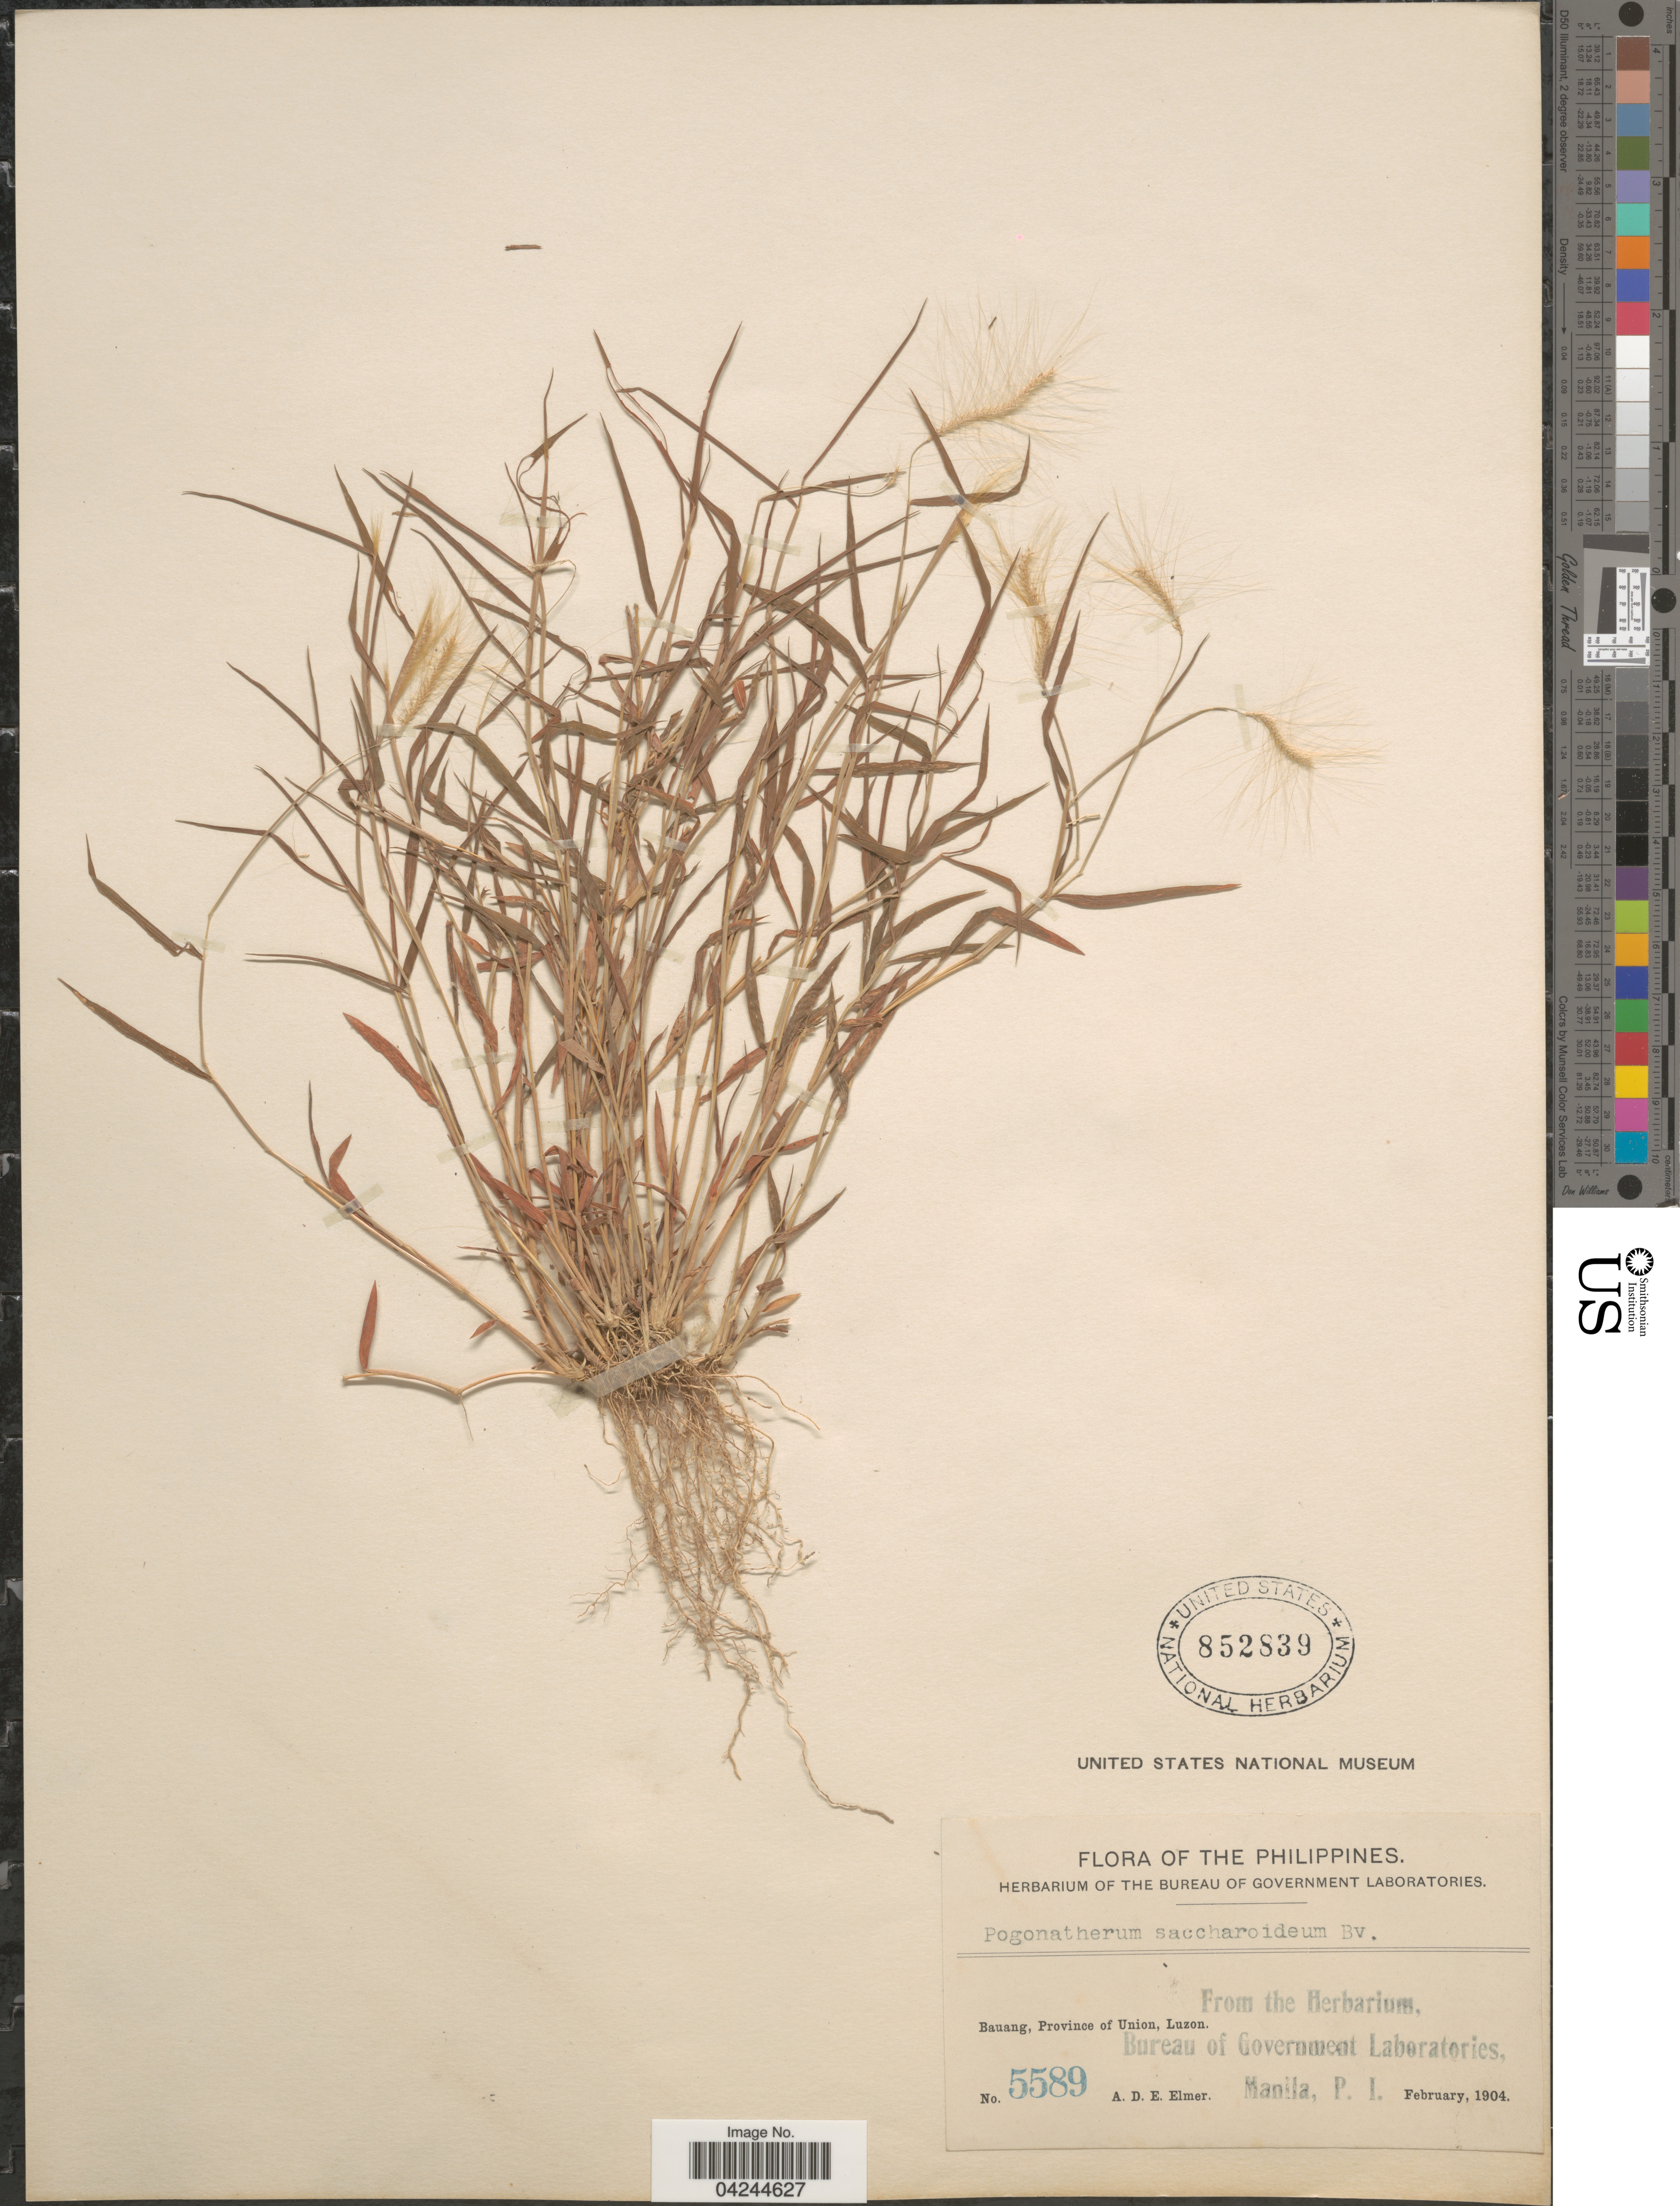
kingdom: Plantae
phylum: Tracheophyta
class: Liliopsida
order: Poales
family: Poaceae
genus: Pogonatherum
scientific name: Pogonatherum crinitum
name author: (Thunb.) Kunth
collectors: A. D. E. Elmer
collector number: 5589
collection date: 1904-02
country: Philippines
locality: Bauang, Province of Union, Luzon.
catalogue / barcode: US 852839